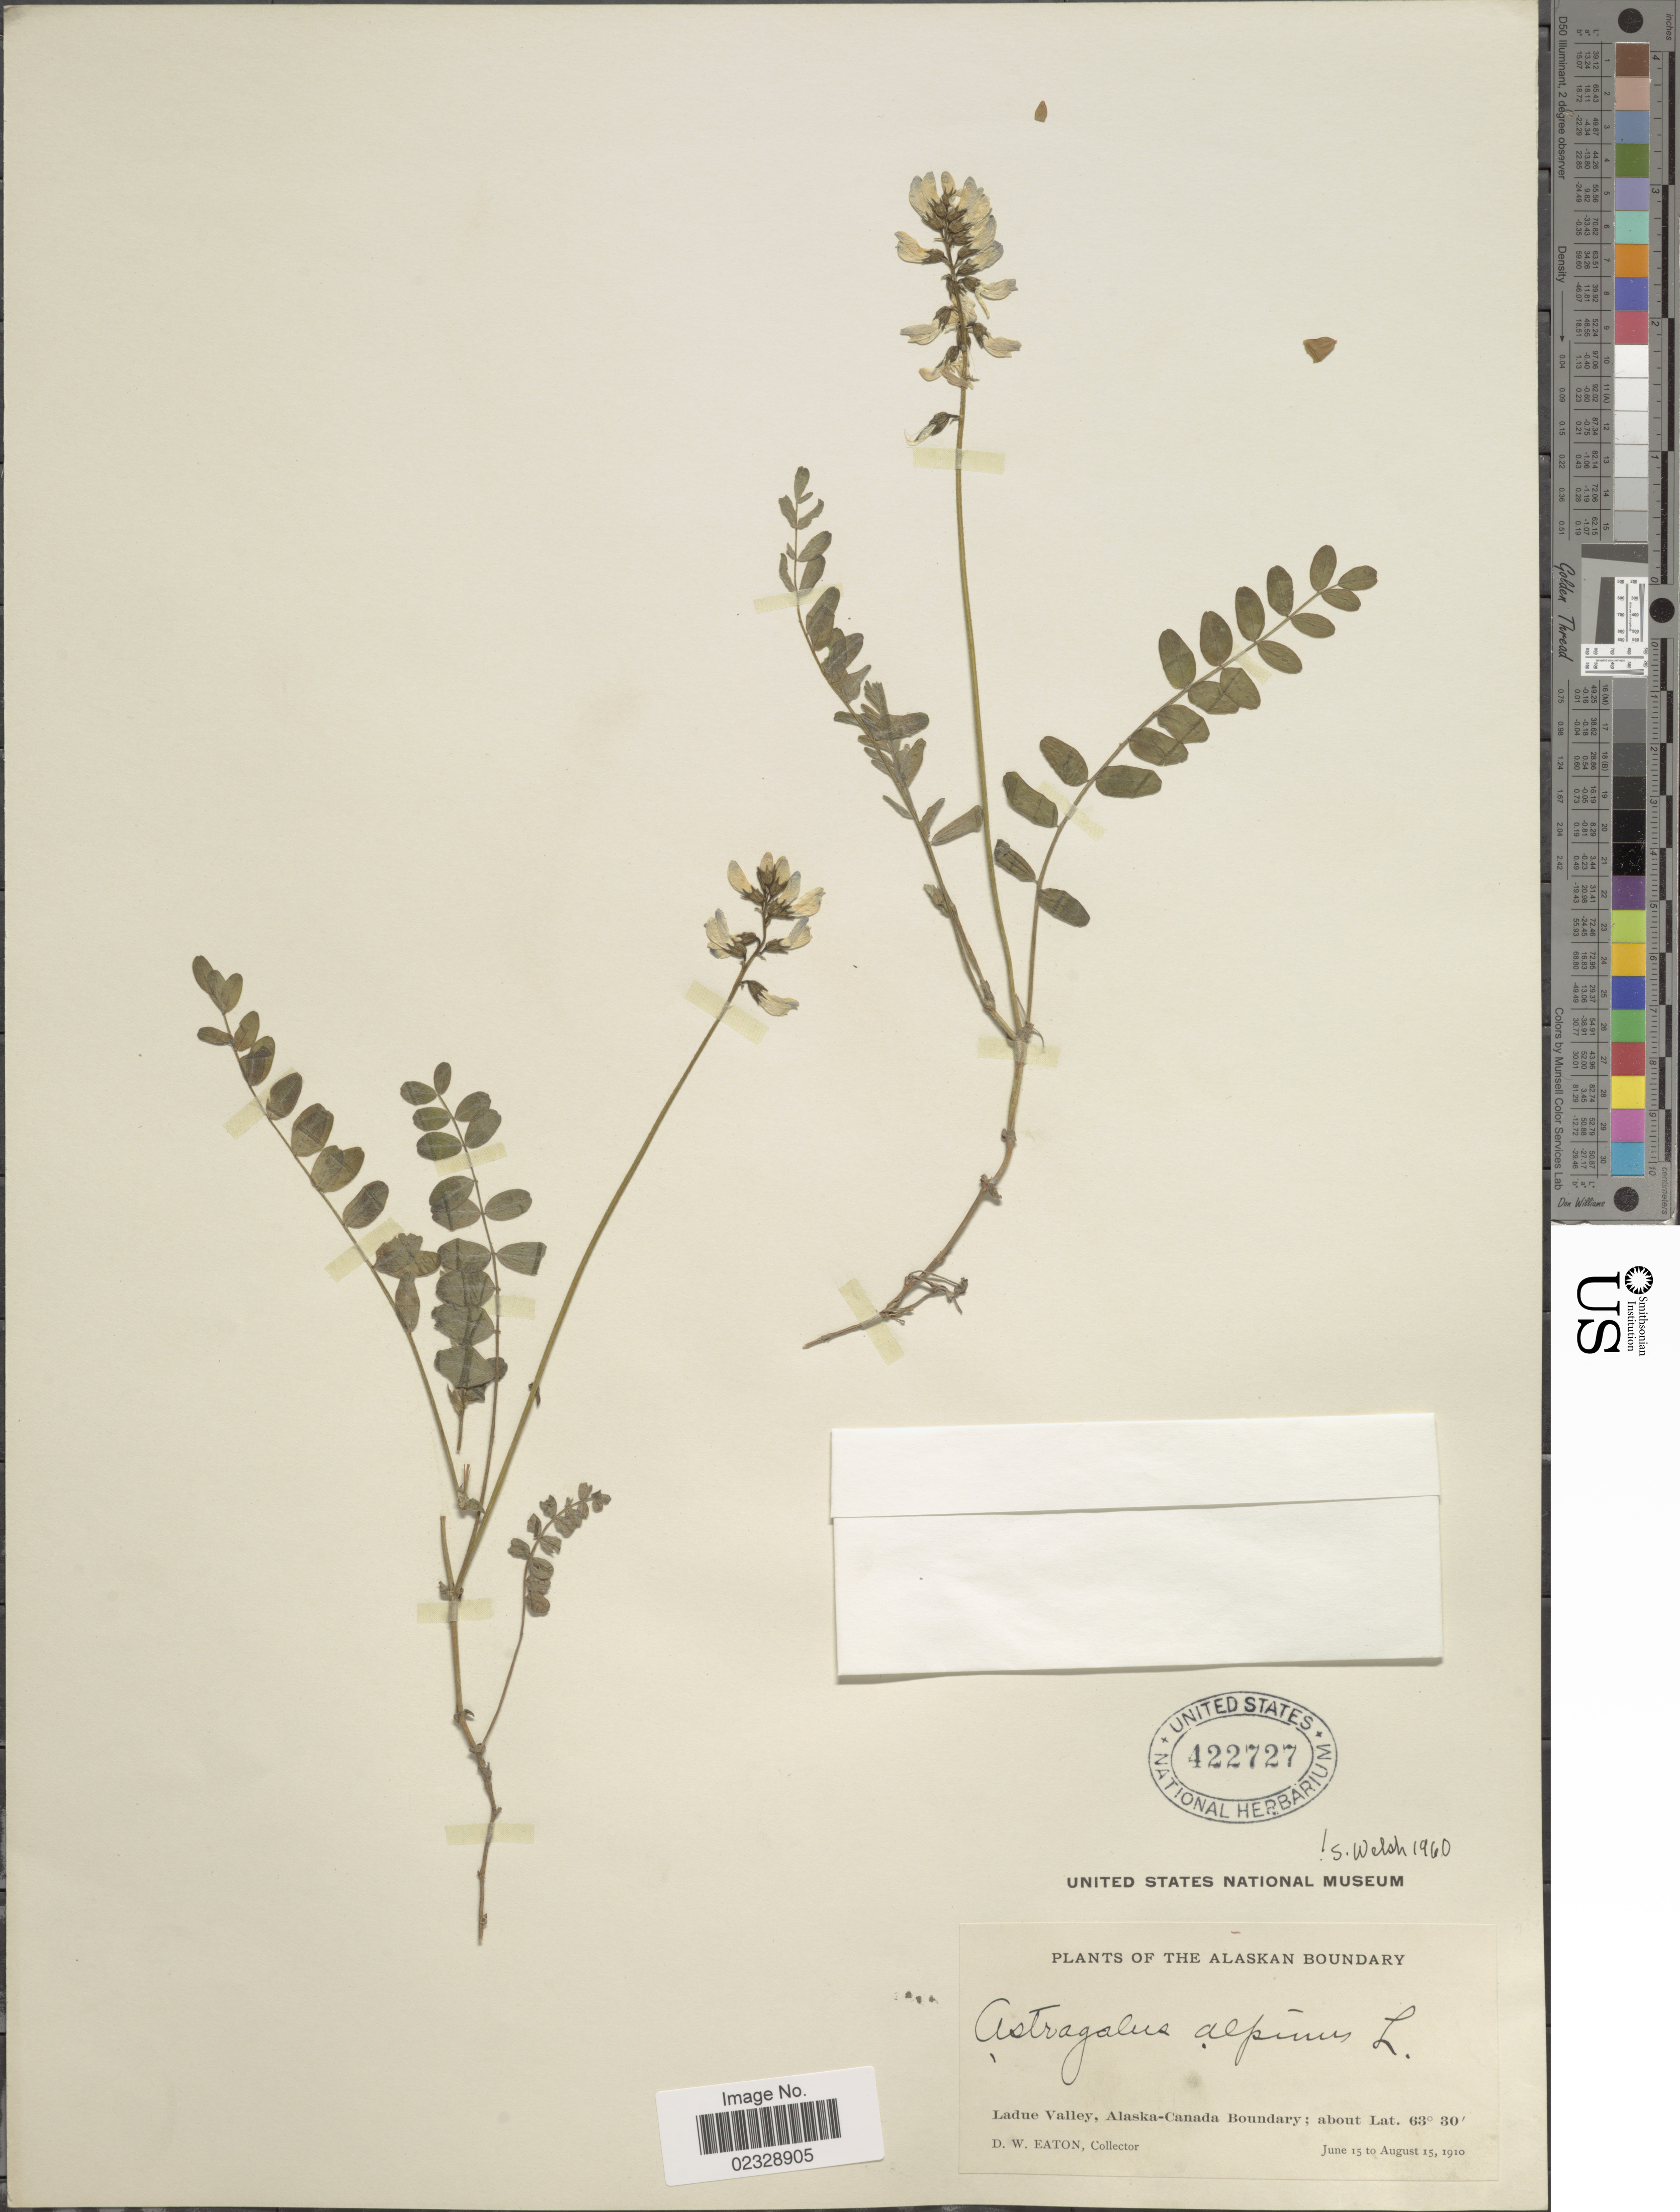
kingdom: Plantae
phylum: Tracheophyta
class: Magnoliopsida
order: Fabales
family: Fabaceae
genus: Astragalus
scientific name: Astragalus alpinus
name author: L.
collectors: D. Eaton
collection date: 1910-06-15/1910-08-15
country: United States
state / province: Alaska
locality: The Alaska Boundary, Ladue Valley, Alaska-Canada Boundary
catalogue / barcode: US 422727